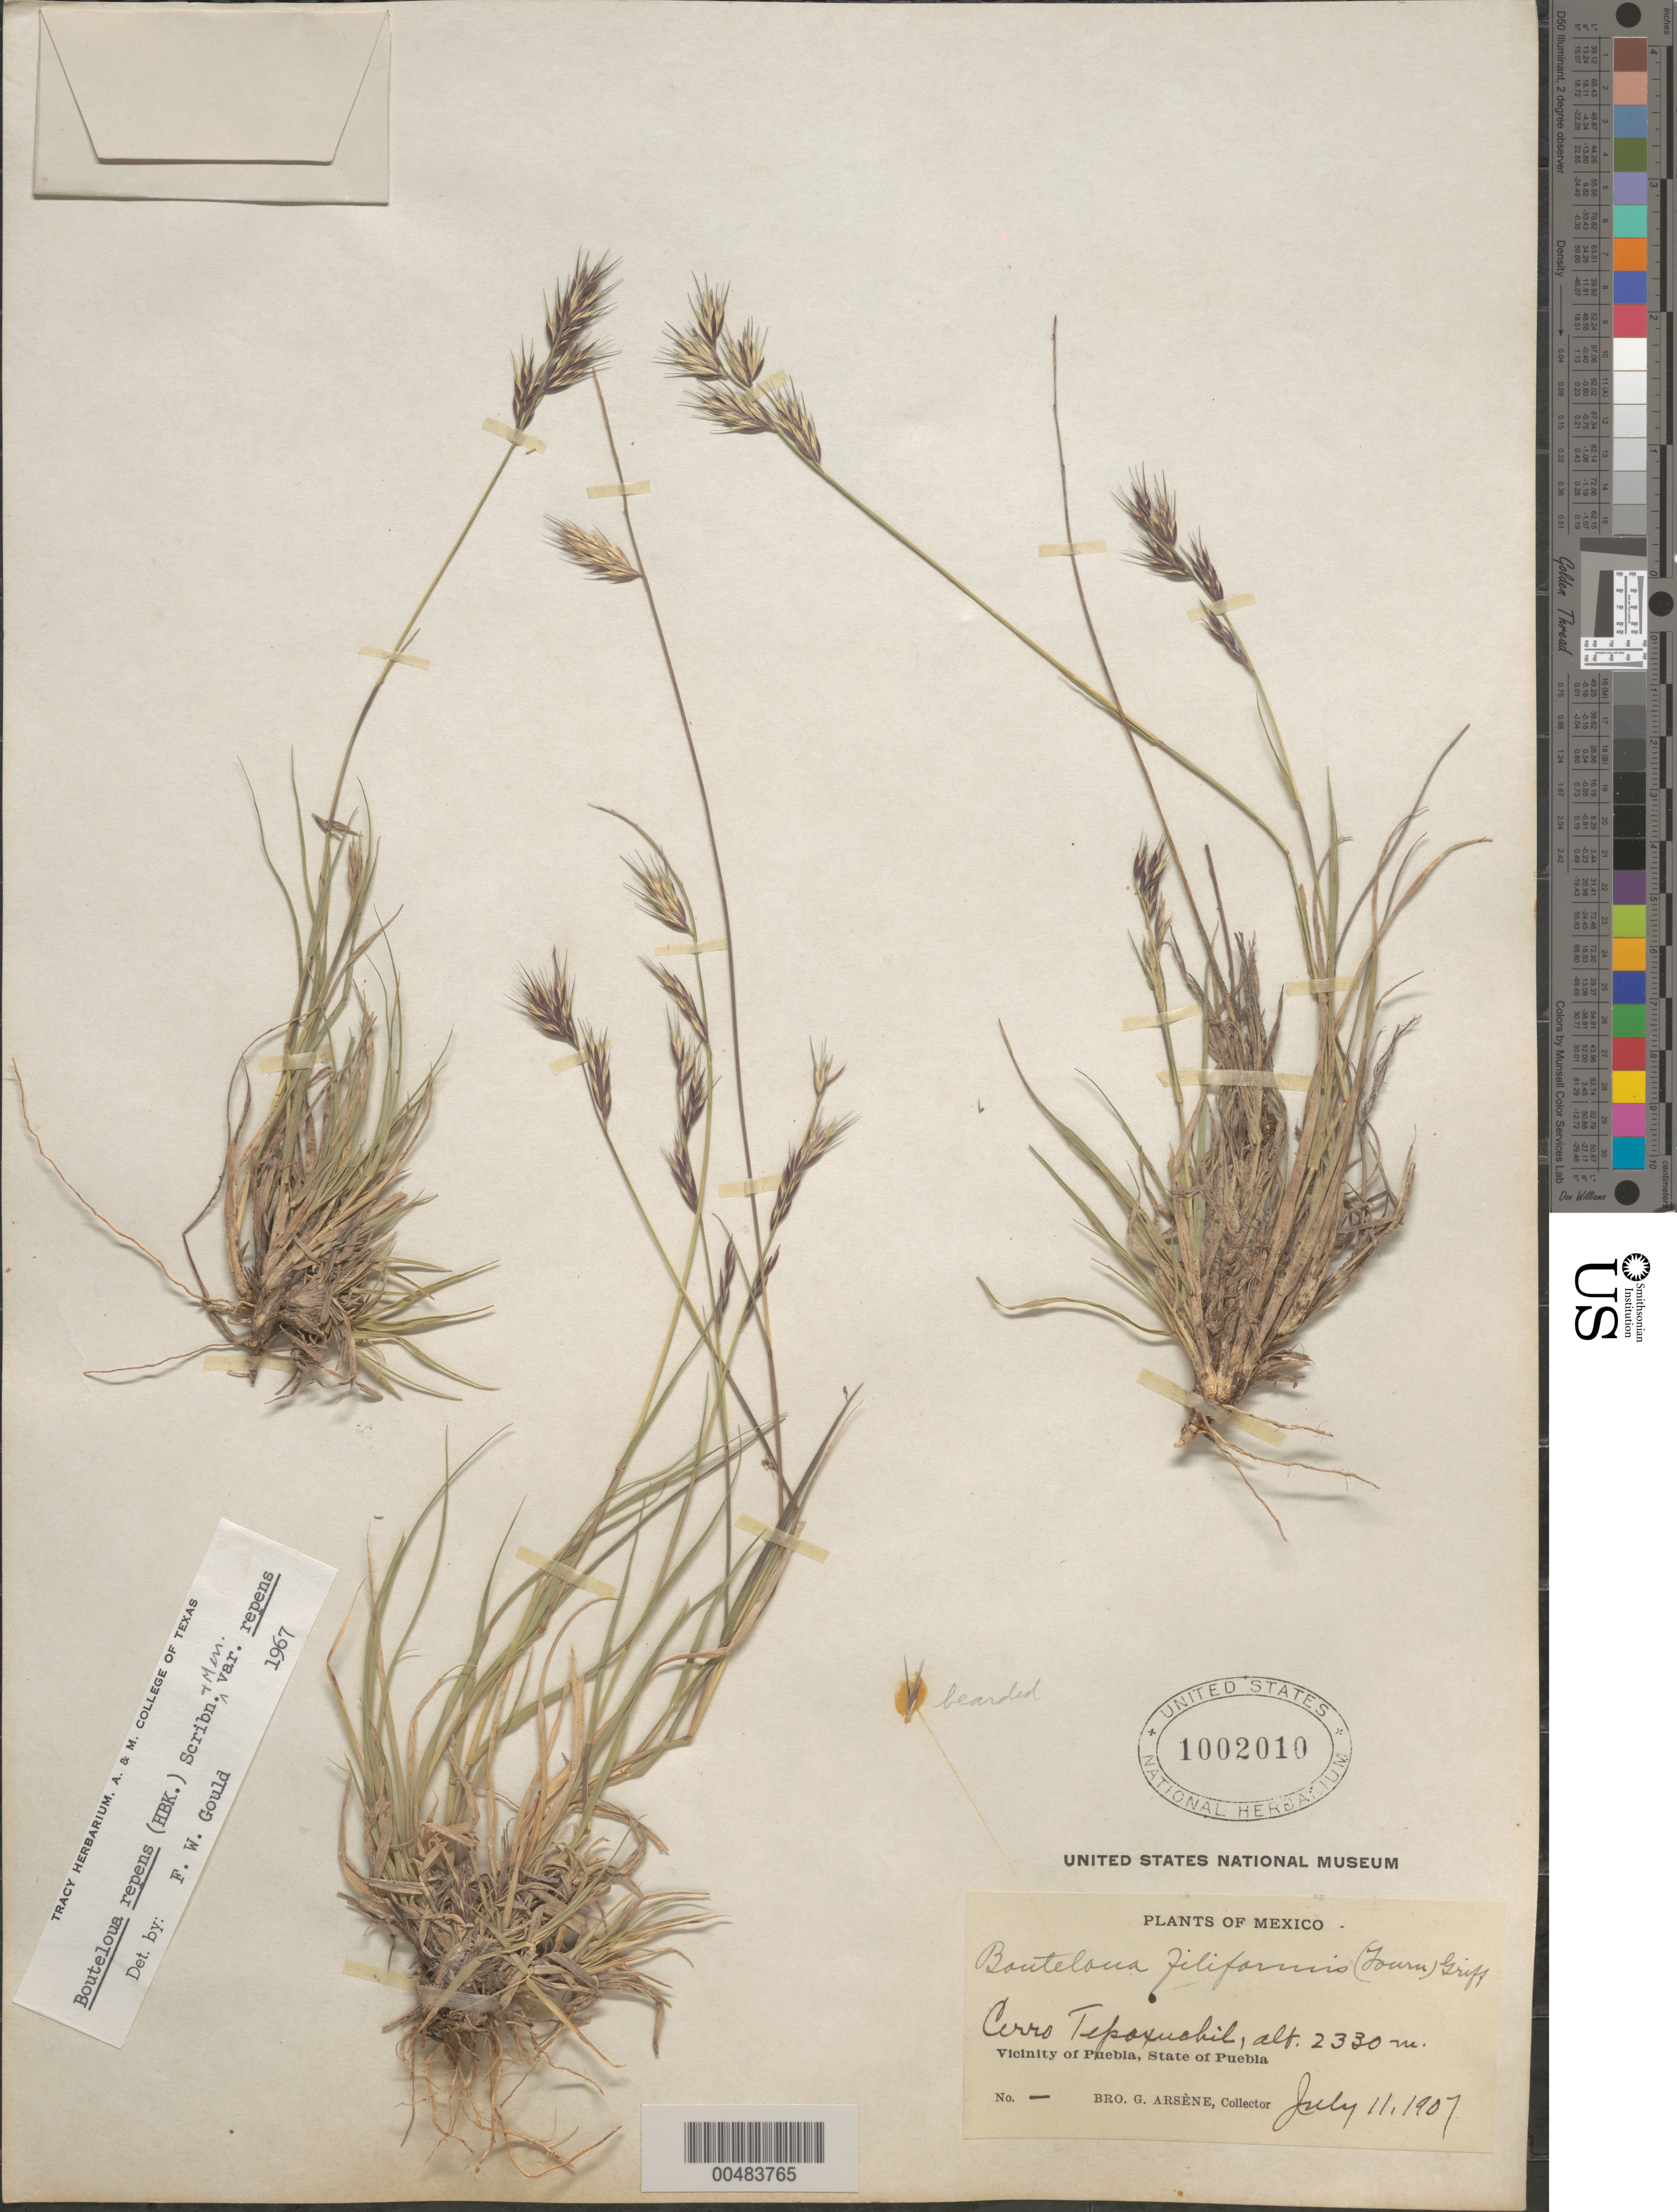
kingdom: Plantae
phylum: Tracheophyta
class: Liliopsida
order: Poales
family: Poaceae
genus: Bouteloua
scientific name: Bouteloua repens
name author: (Kunth) Scribn. & Merr.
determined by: Gould, F. W.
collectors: Bro. G. Arsène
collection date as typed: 11 Jul 1907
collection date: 1907-07-11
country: Mexico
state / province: Puebla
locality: Vicinity of Puebla, Cerro Tepoxuchil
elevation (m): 2330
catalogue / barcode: US 1002010